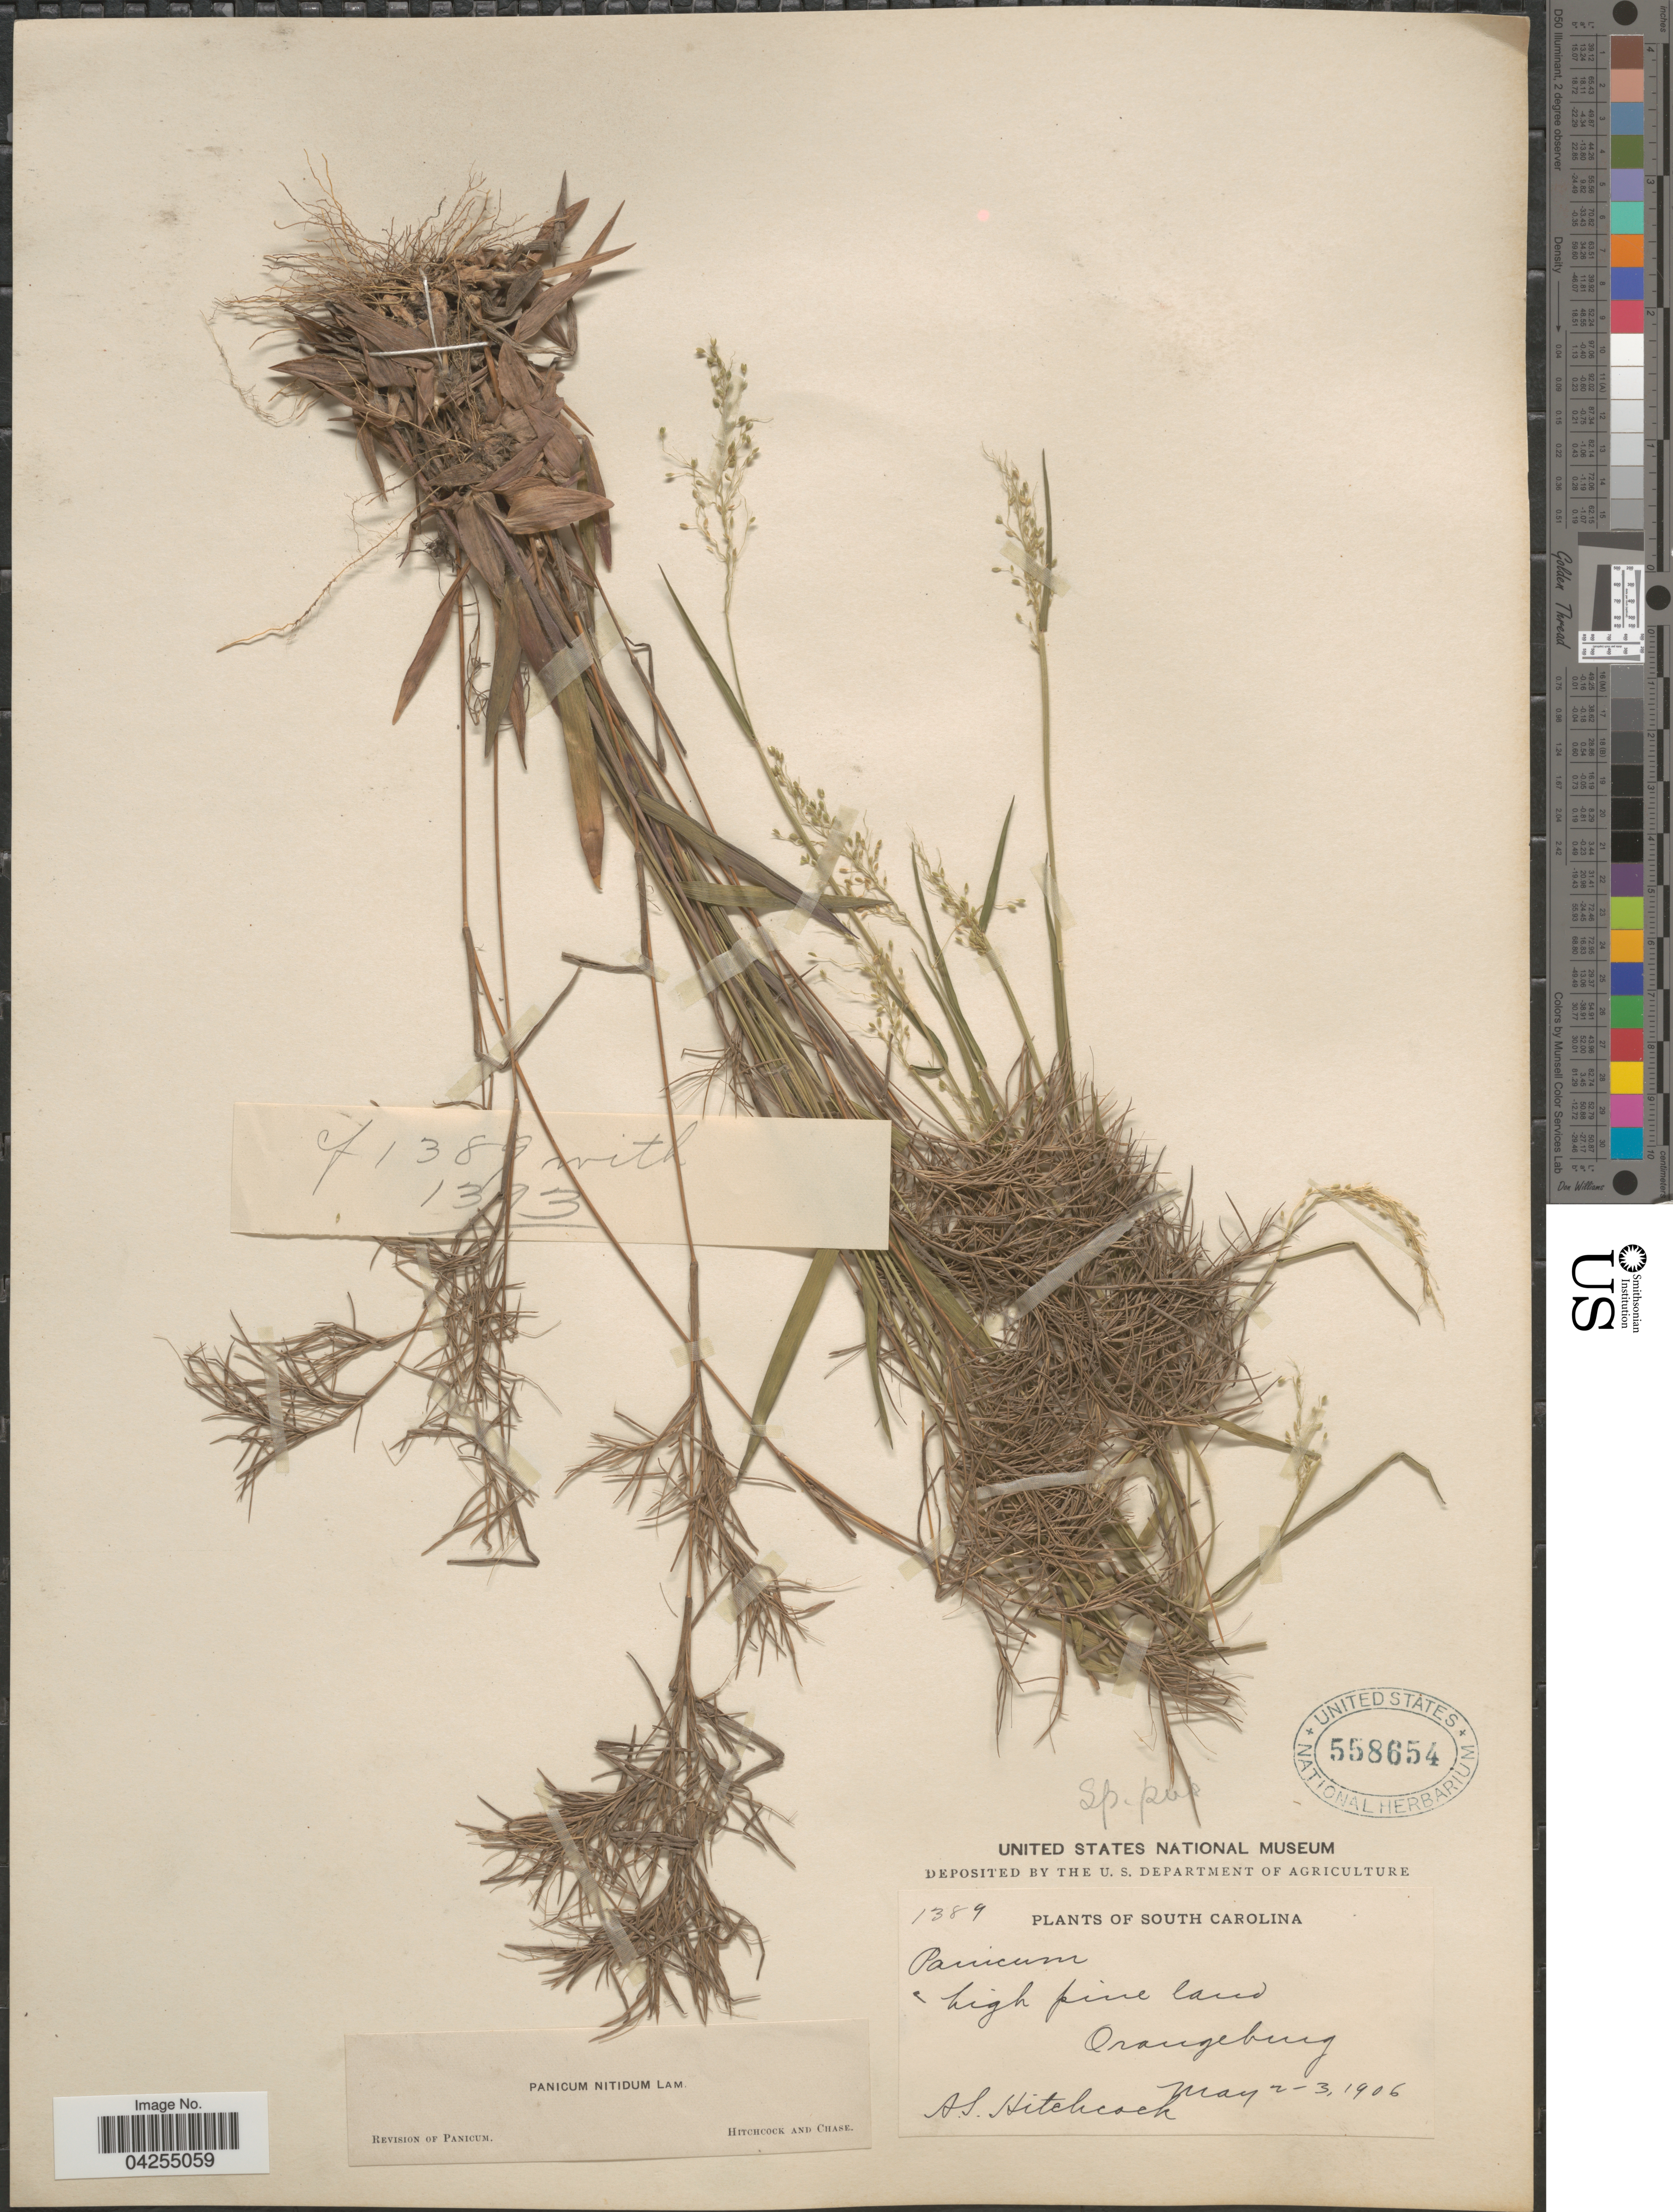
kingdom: Plantae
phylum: Tracheophyta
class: Liliopsida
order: Poales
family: Poaceae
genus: Dichanthelium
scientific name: Dichanthelium dichotomum var. dichotomum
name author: (L.) Gould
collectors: A. S. Hitchcock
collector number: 1389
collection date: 1906-05-02/1906-05-03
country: United States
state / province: South Carolina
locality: High pine land. Orangeburg.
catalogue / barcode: US 558654